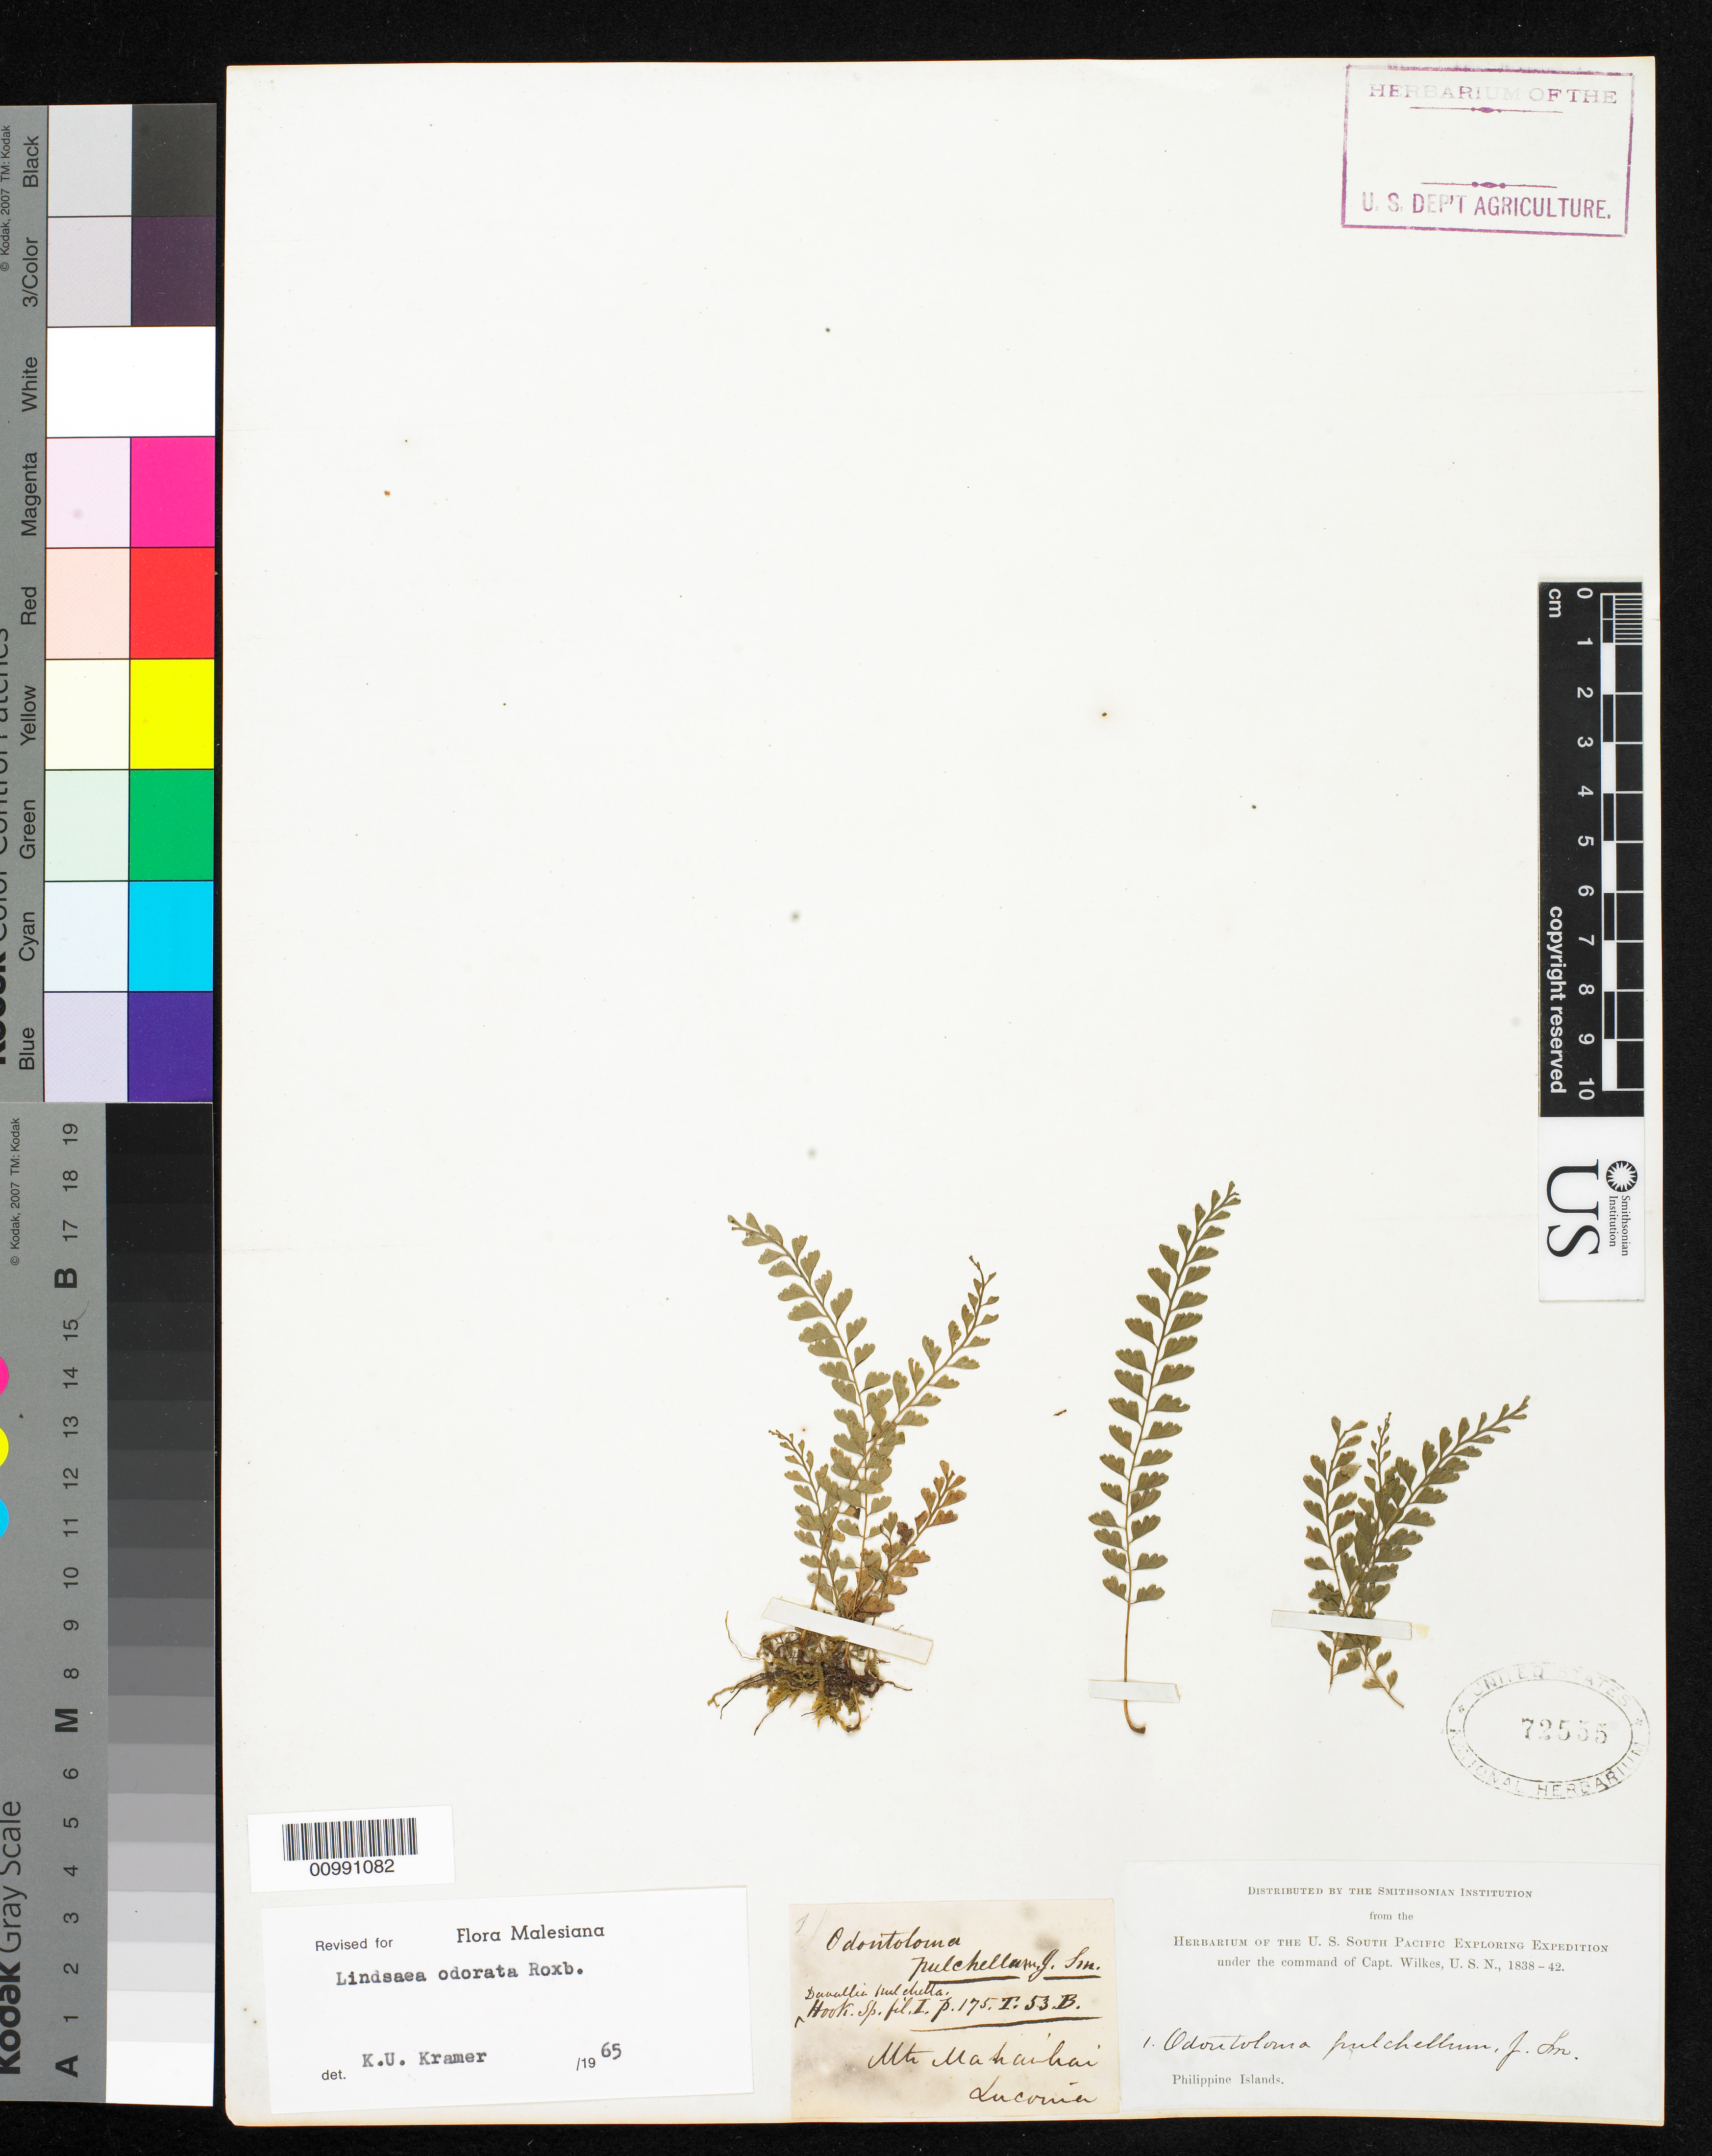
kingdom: Plantae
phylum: Tracheophyta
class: Polypodiopsida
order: Polypodiales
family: Lindsaeaceae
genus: Lindsaea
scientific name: Lindsaea odorata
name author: Roxb.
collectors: Wilkes Explor. Exped.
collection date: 1838/1842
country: Philippines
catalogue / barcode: US 72555